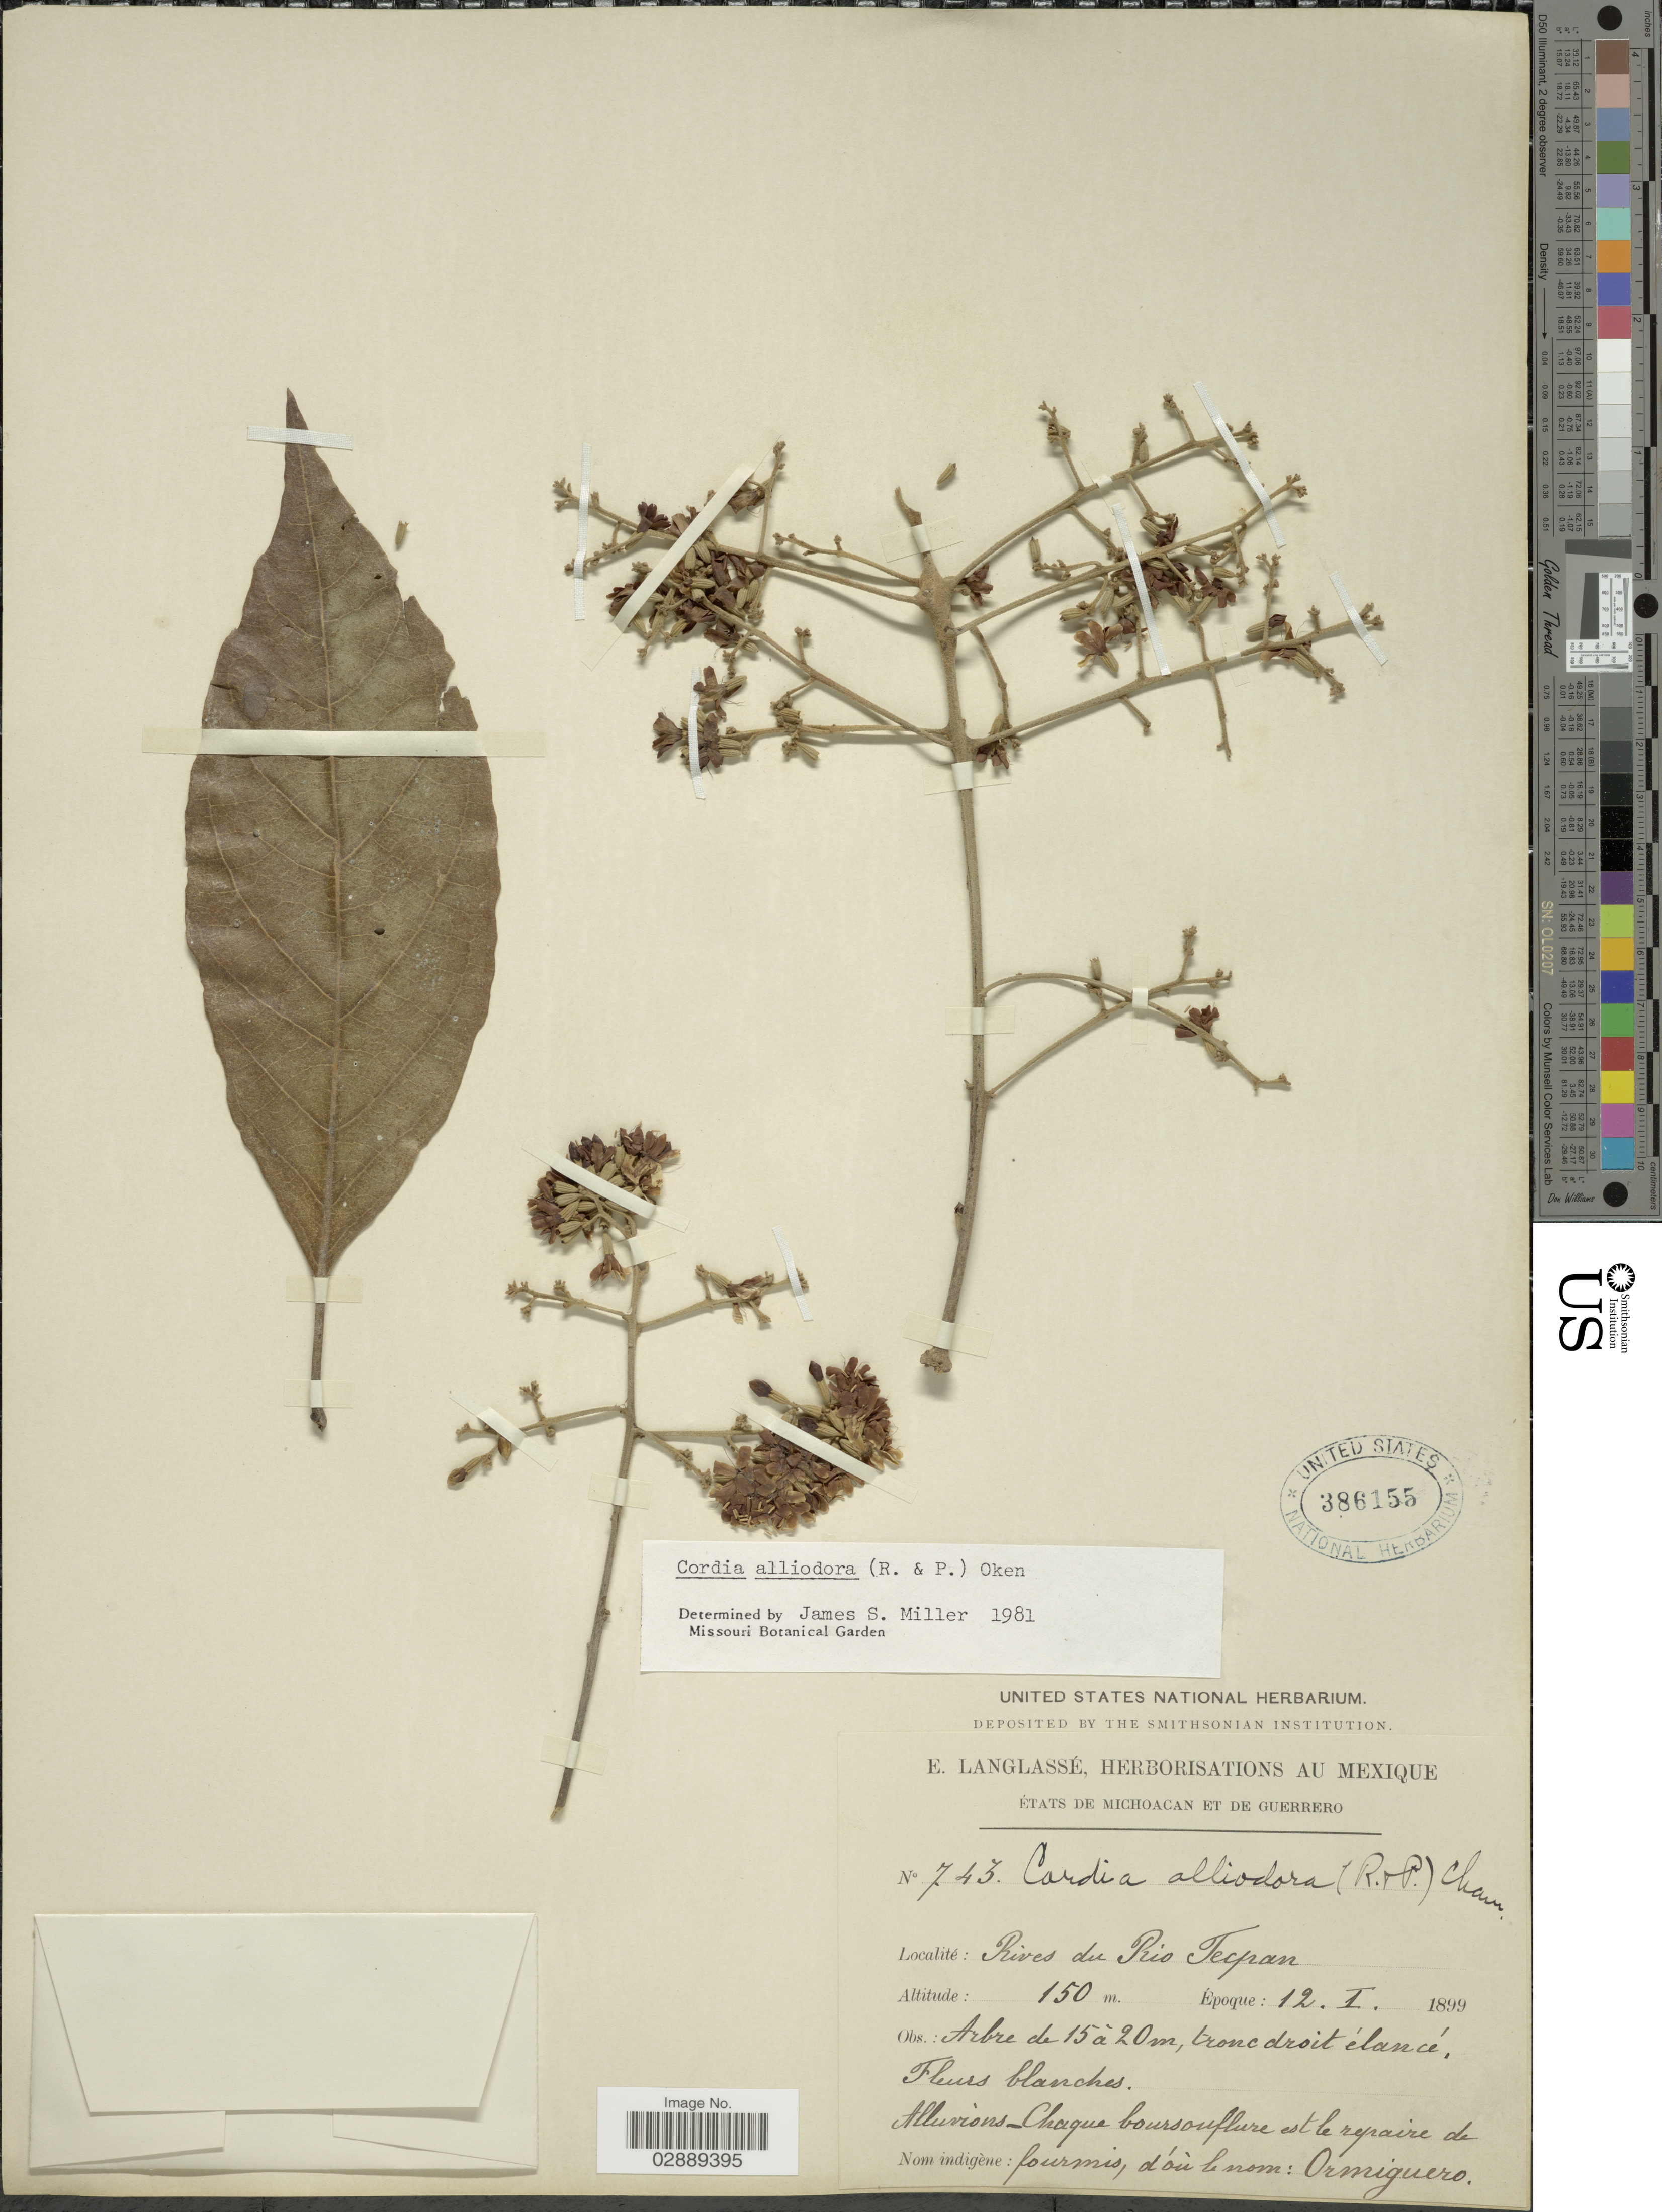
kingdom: Plantae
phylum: Tracheophyta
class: Magnoliopsida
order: Boraginales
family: Cordiaceae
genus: Cordia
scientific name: Cordia alliodora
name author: (Ruiz & Pav.) Oken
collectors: E. Langlassé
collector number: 743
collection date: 1899-01-12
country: Mexico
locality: États de Michoacan et de Guerrero. Rives du Rio Tecpan.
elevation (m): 150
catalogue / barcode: US 386155